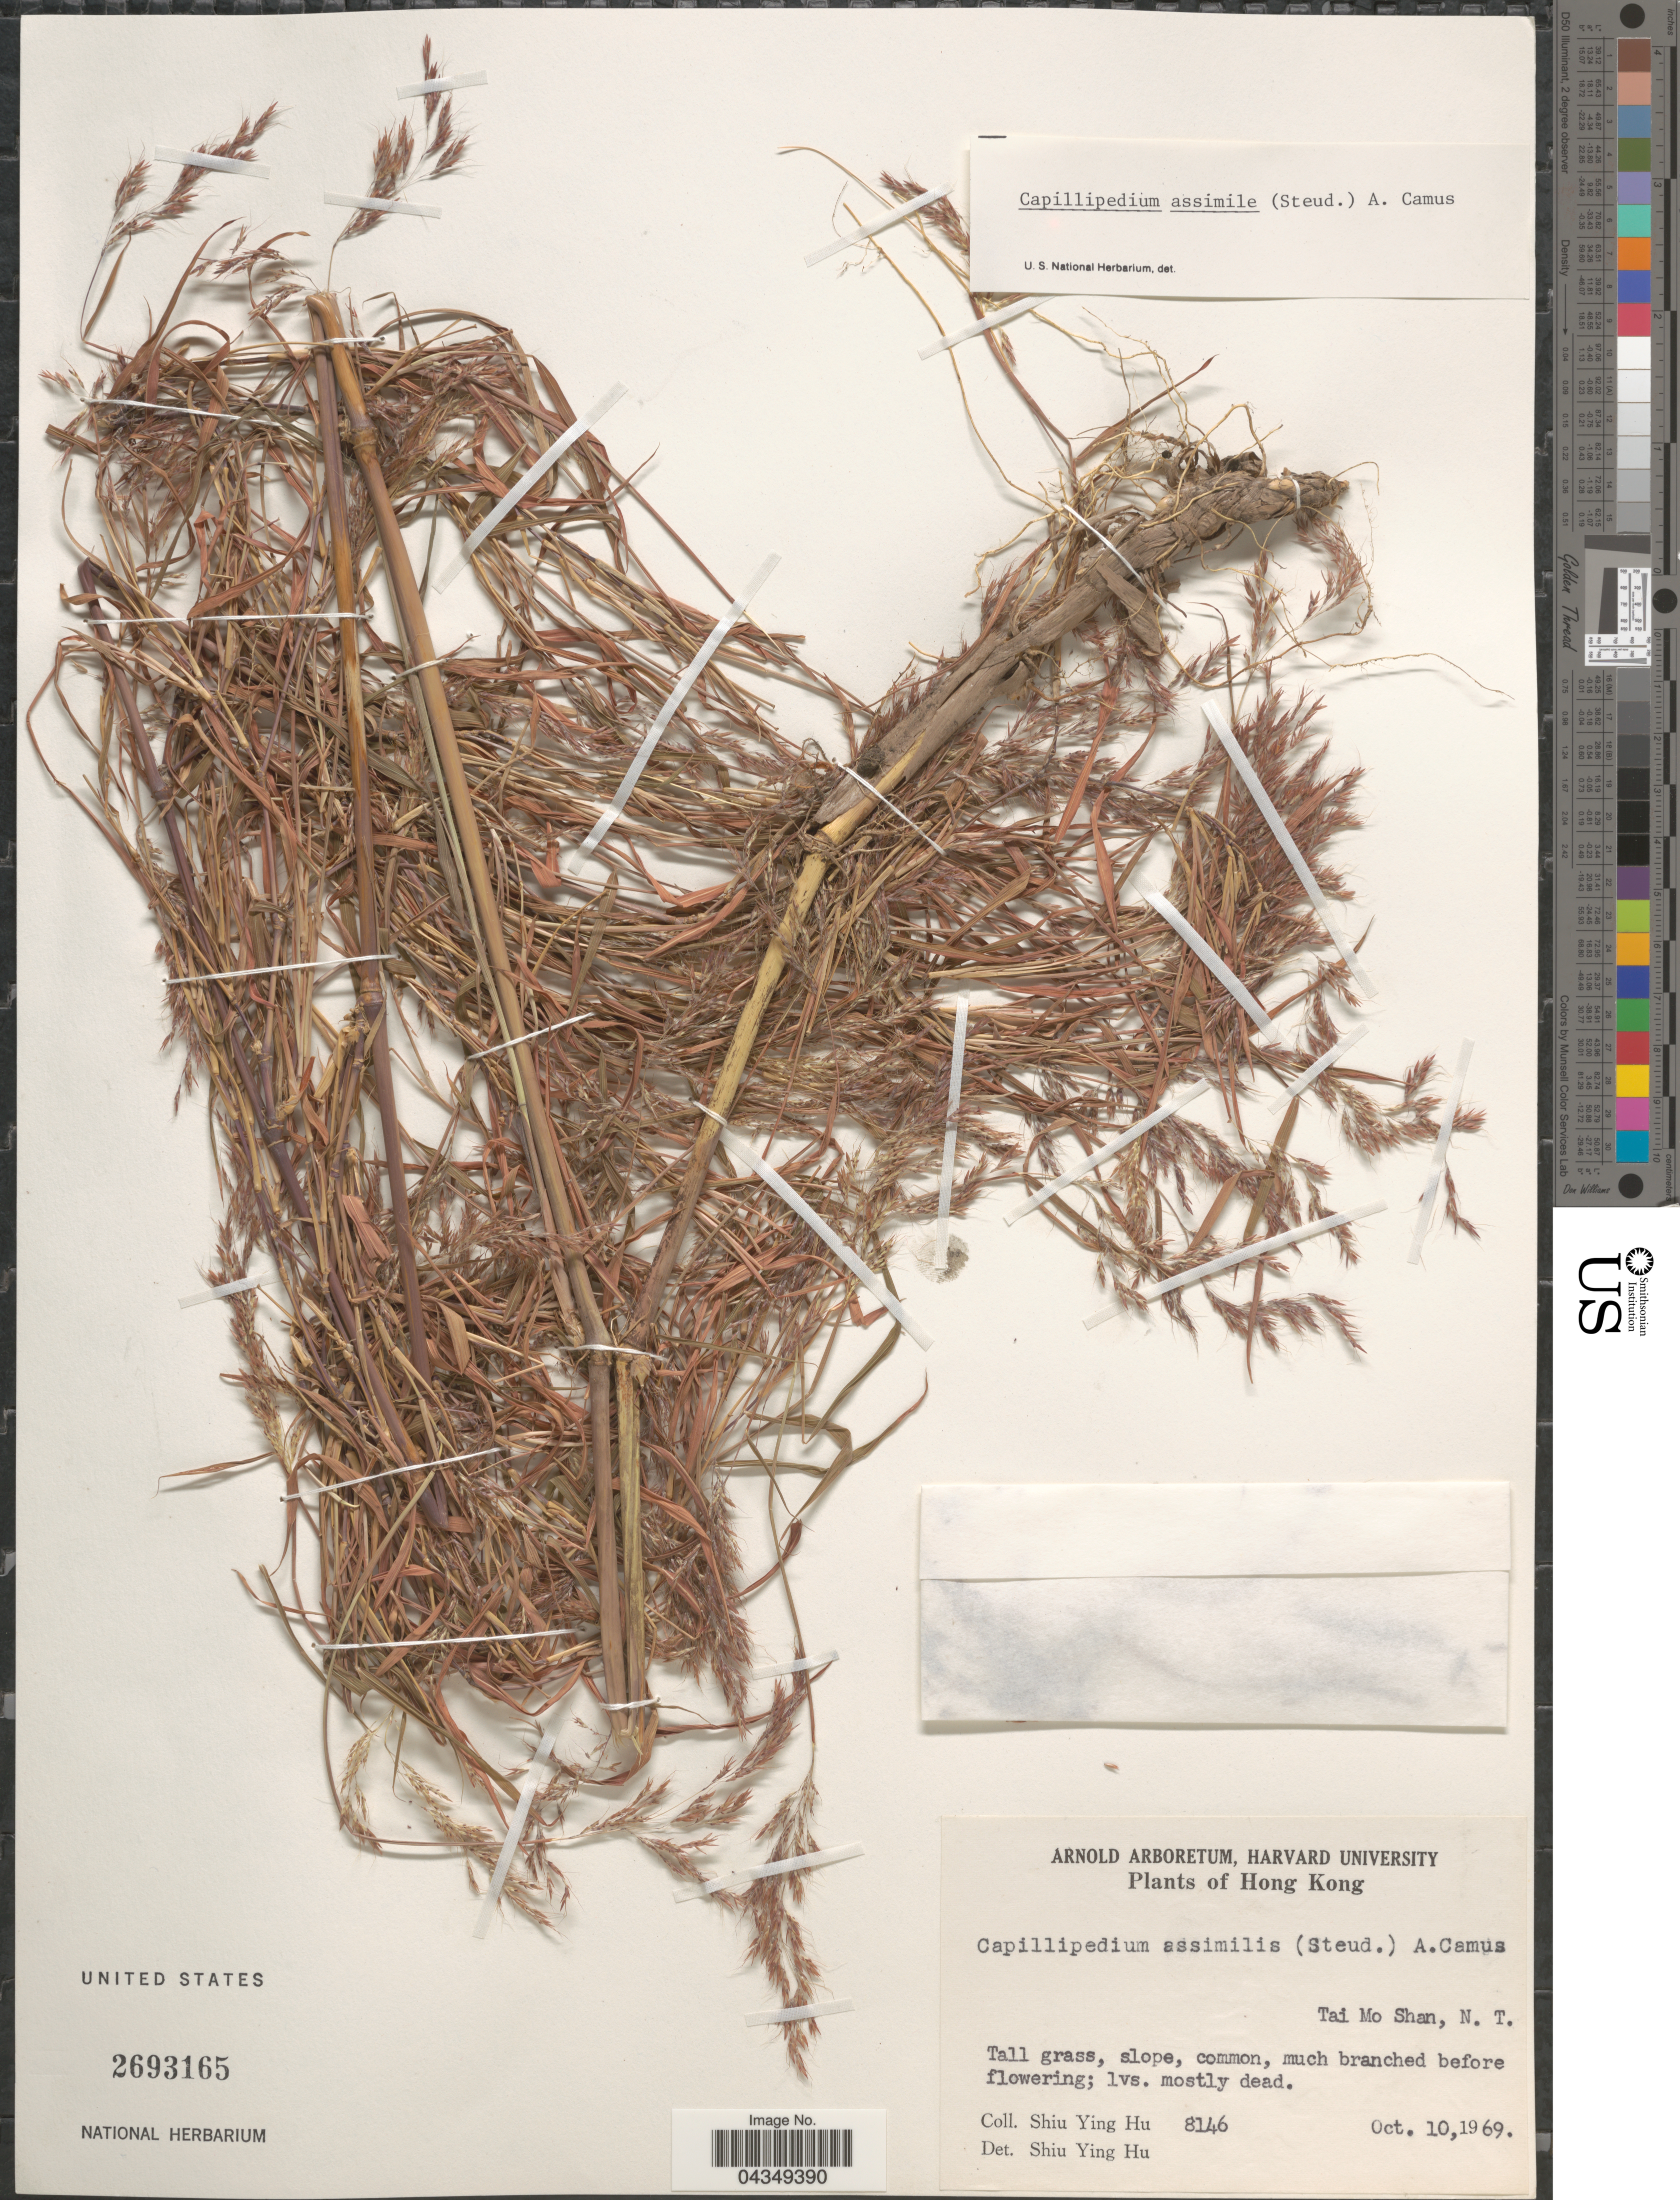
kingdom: Plantae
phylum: Tracheophyta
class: Liliopsida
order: Poales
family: Poaceae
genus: Capillipedium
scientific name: Capillipedium assimile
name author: (Steud.) A. Camus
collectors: S. Y. Hu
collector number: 8146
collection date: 1969-10-10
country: China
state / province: Hong Kong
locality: Tai Mo Shan, N.T.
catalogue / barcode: US 2693165